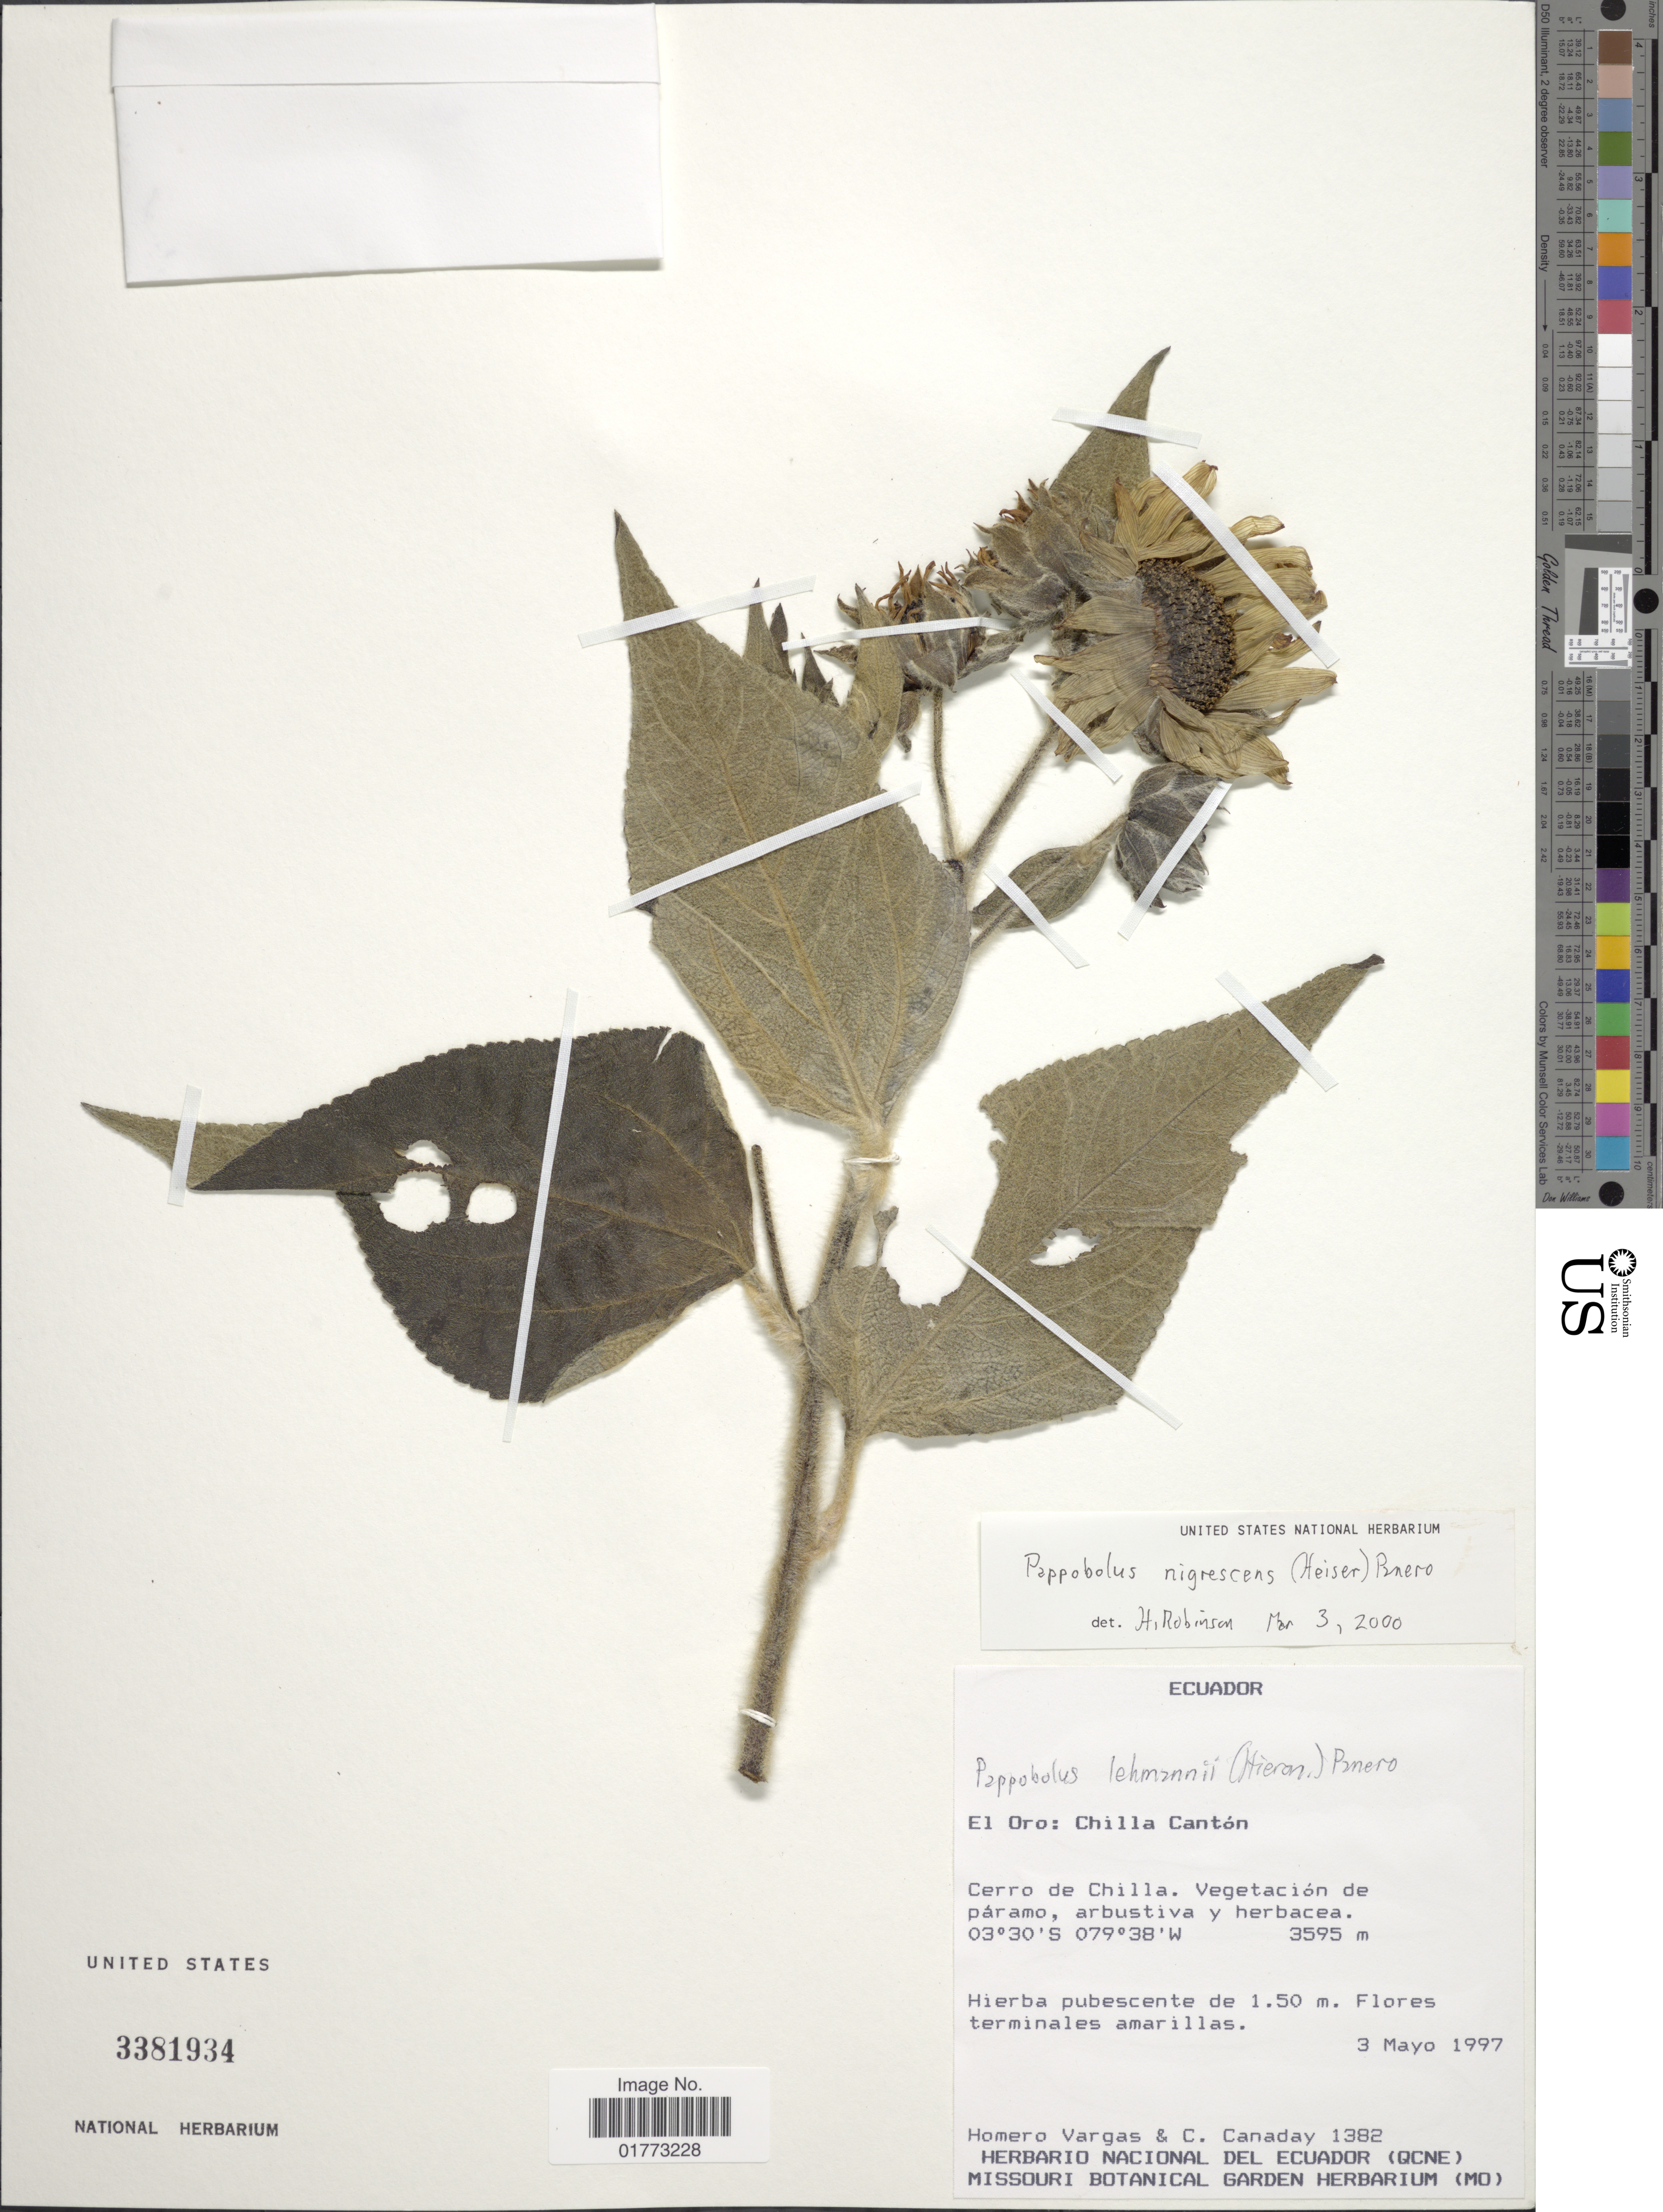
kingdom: Plantae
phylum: Tracheophyta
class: Magnoliopsida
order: Asterales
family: Asteraceae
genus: Pappobolus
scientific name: Pappobolus nigrescens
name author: Heiser & Panero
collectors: H. Vargas & C. Canaday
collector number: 1382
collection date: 1997-05-03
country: Ecuador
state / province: El Oro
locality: Chilla Canton, Cerro de Chilla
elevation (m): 3595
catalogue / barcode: US 3381934